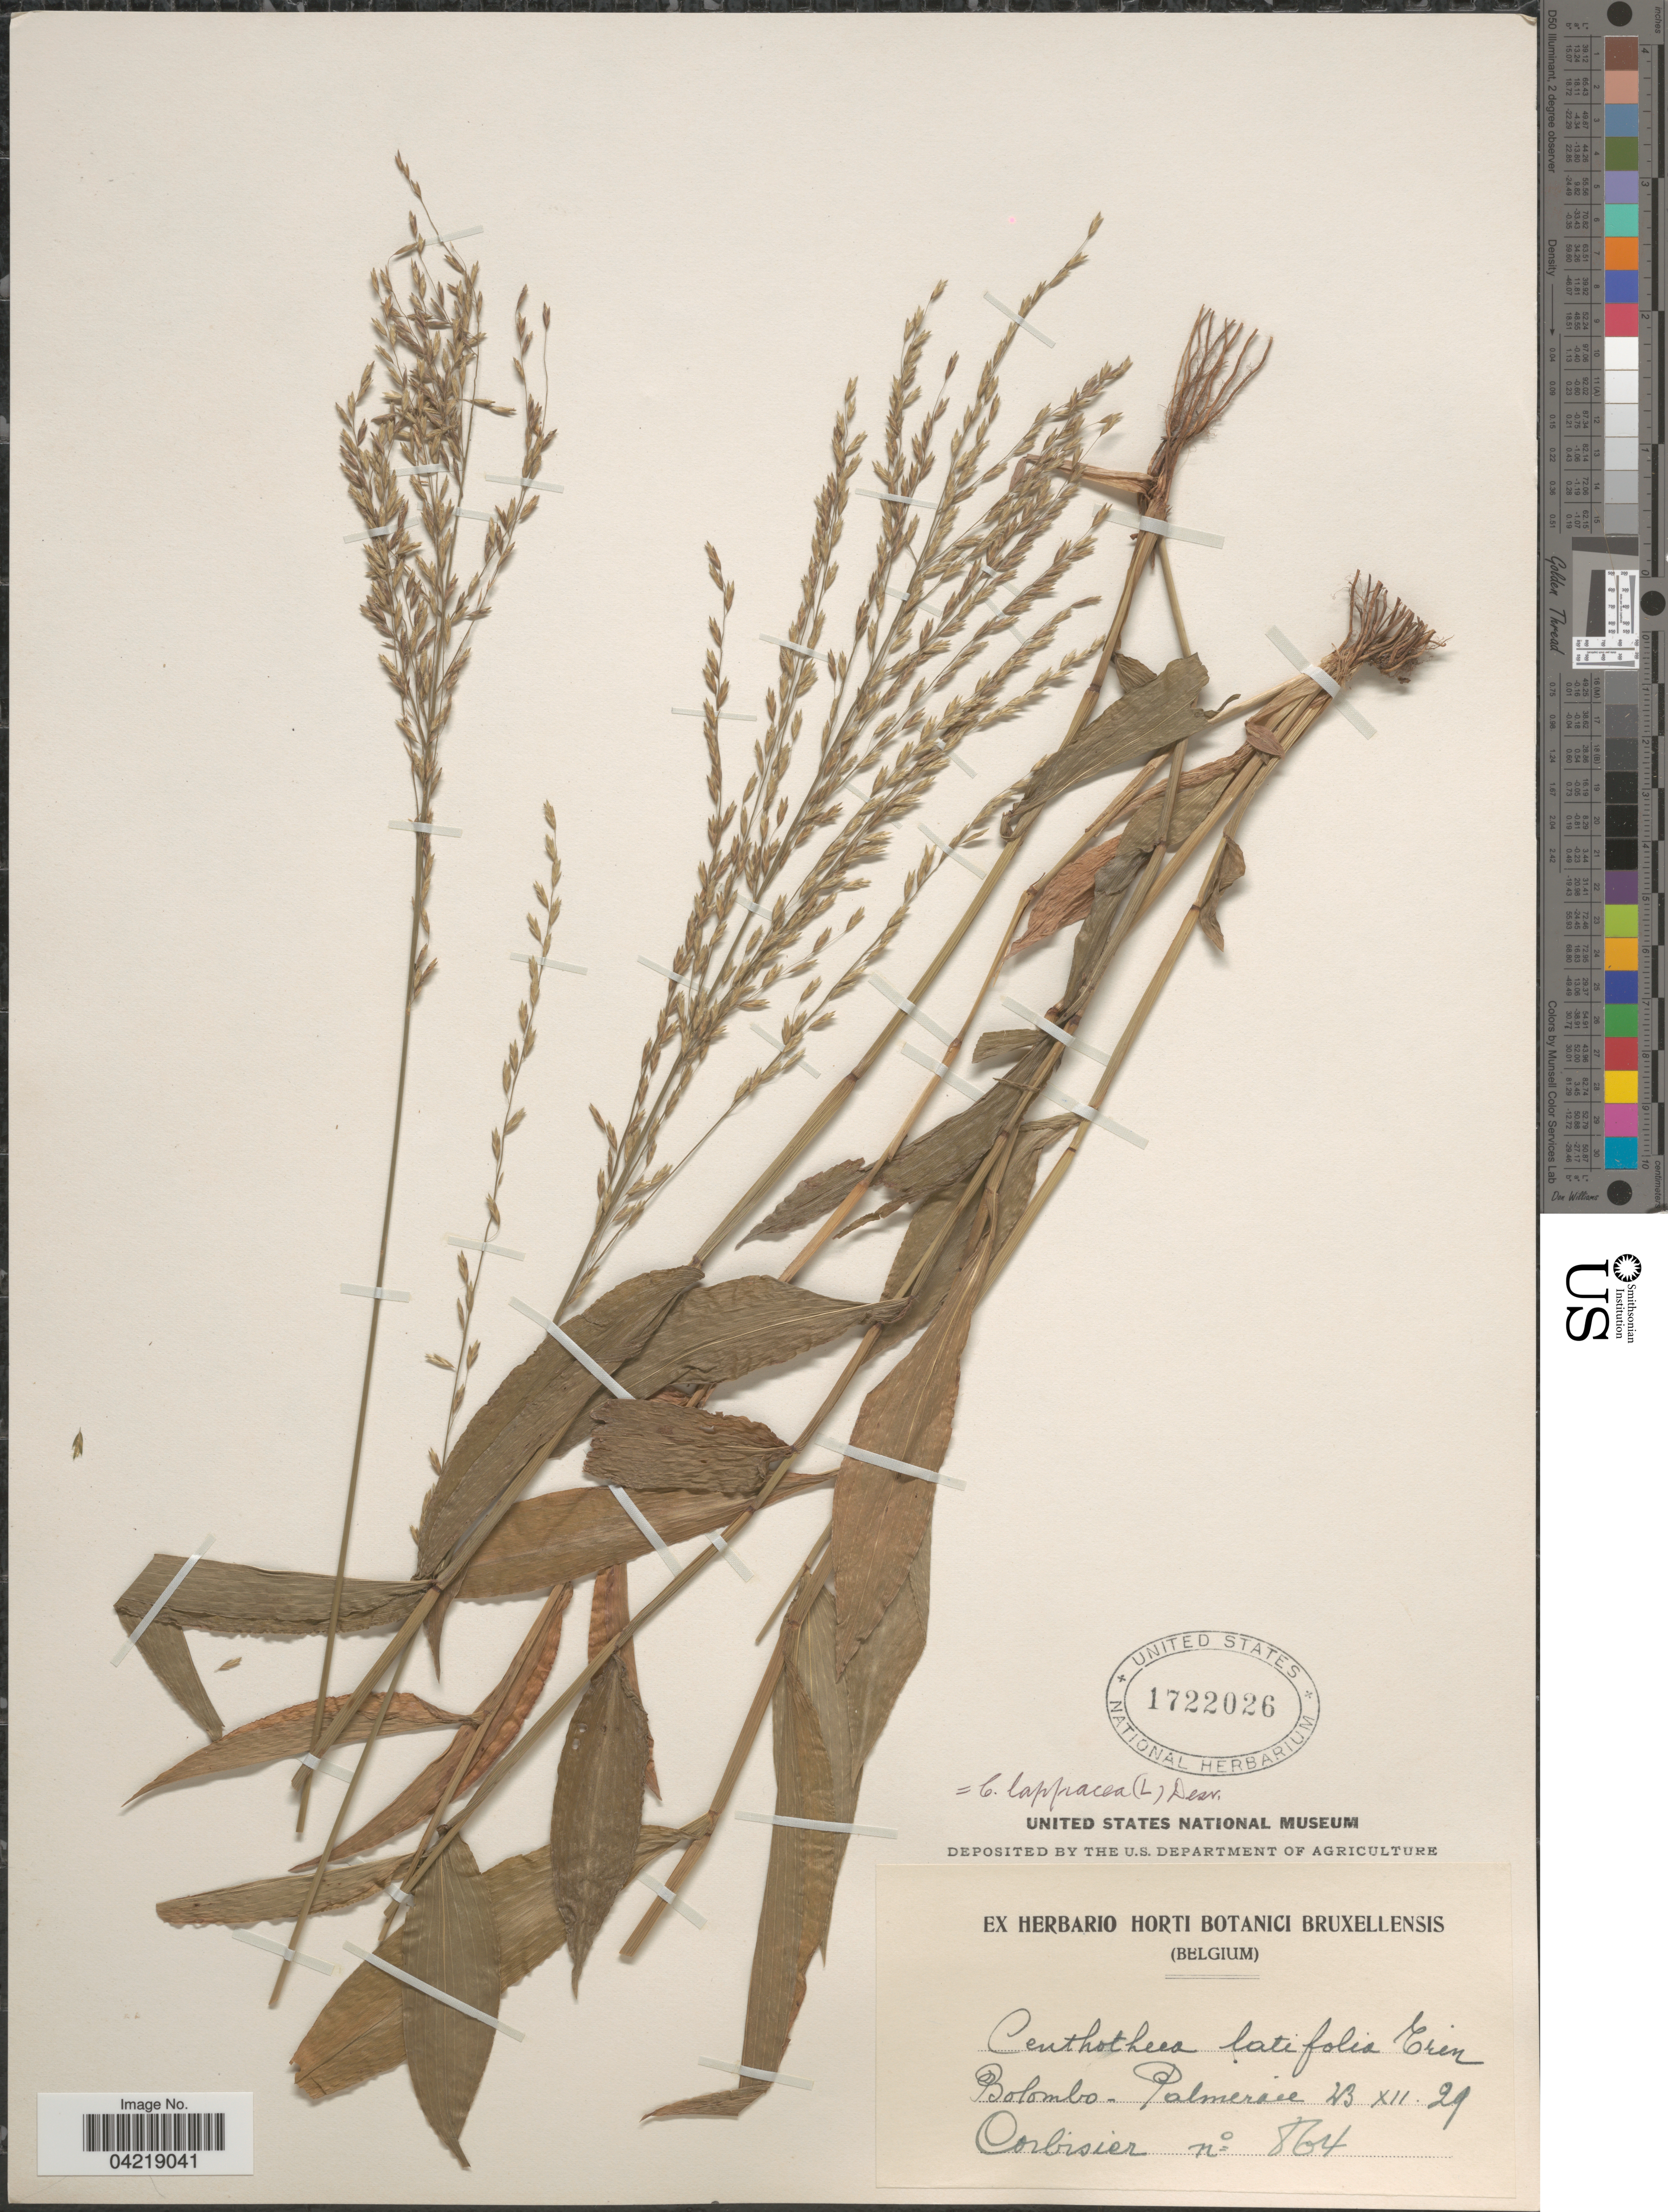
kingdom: Plantae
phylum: Tracheophyta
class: Liliopsida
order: Poales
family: Poaceae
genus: Centotheca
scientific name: Centotheca lappacea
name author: (L.) Desv.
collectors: -. Corbisier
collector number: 864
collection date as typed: Transcribed d/m/y: 23/12/29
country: Congo, Democratic Republic of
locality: Bolombo - Palmeraie.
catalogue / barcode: US 1722026